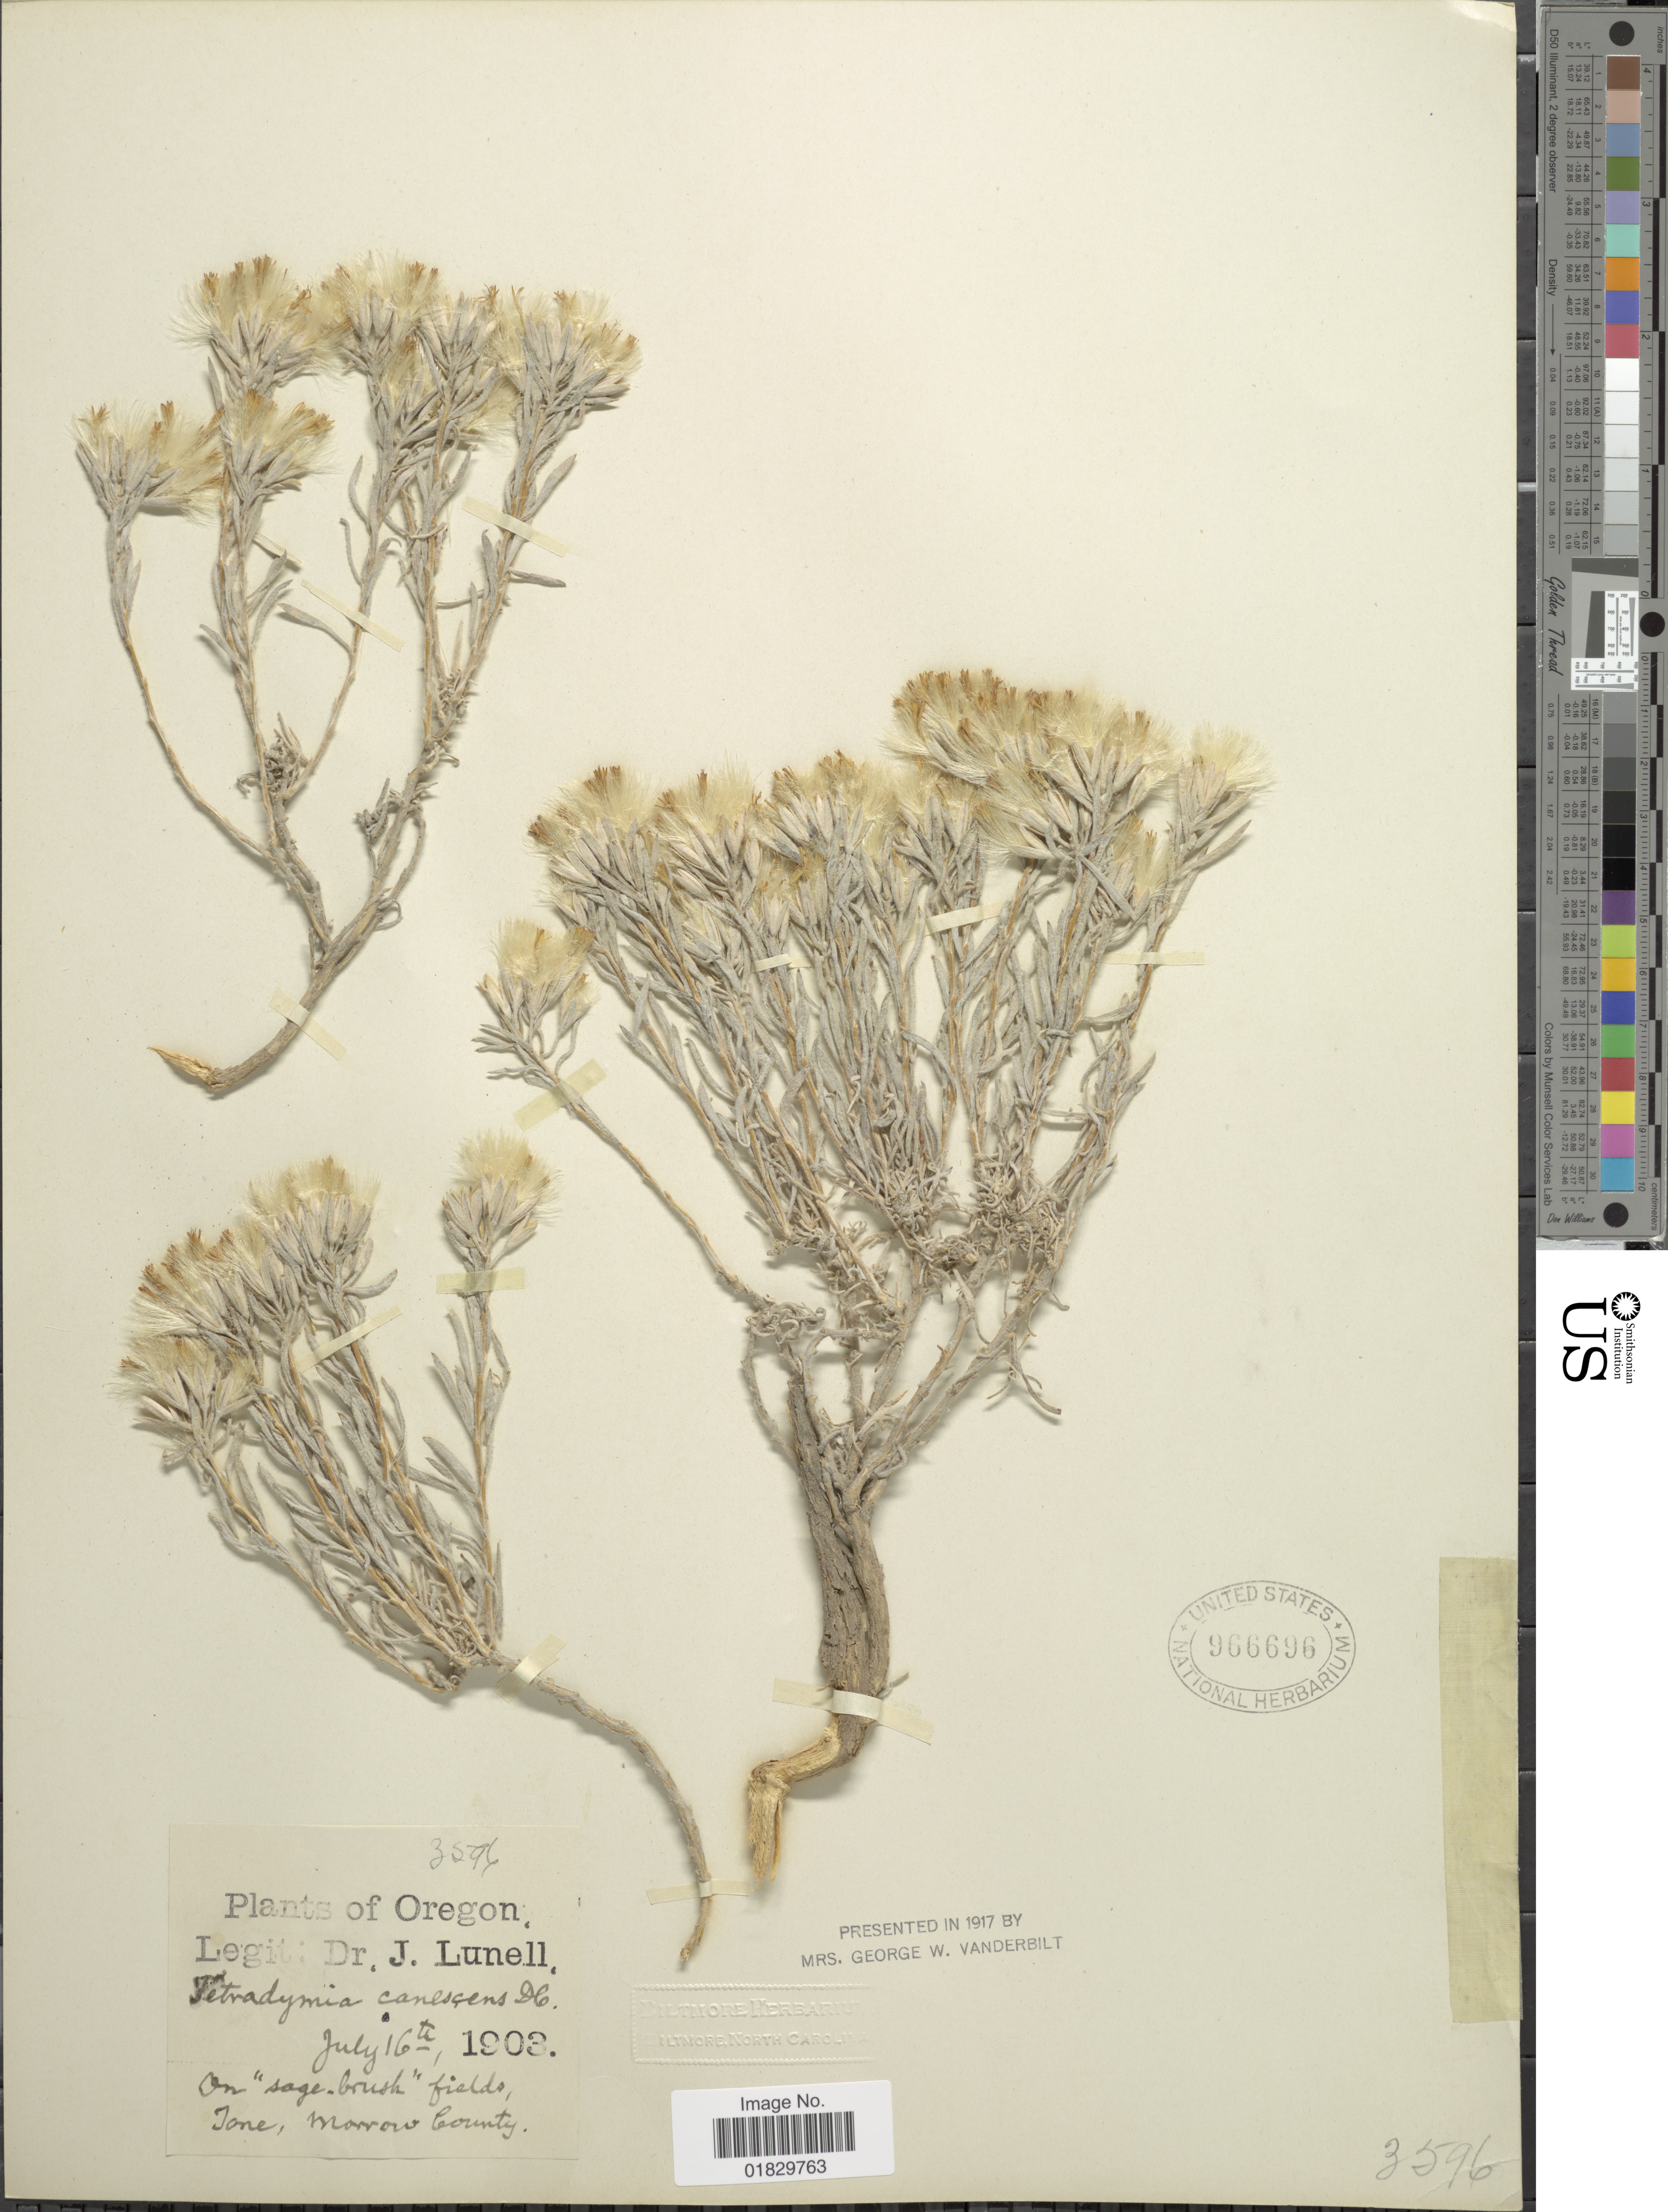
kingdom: Plantae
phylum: Tracheophyta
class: Magnoliopsida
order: Asterales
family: Asteraceae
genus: Tetradymia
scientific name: Tetradymia canescens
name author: DC.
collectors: J. Lunell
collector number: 3596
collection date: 1903-07-16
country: United States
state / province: Oregon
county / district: Morrow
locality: On "sage-brush" fields, Ione, Morrow County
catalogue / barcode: US 966696